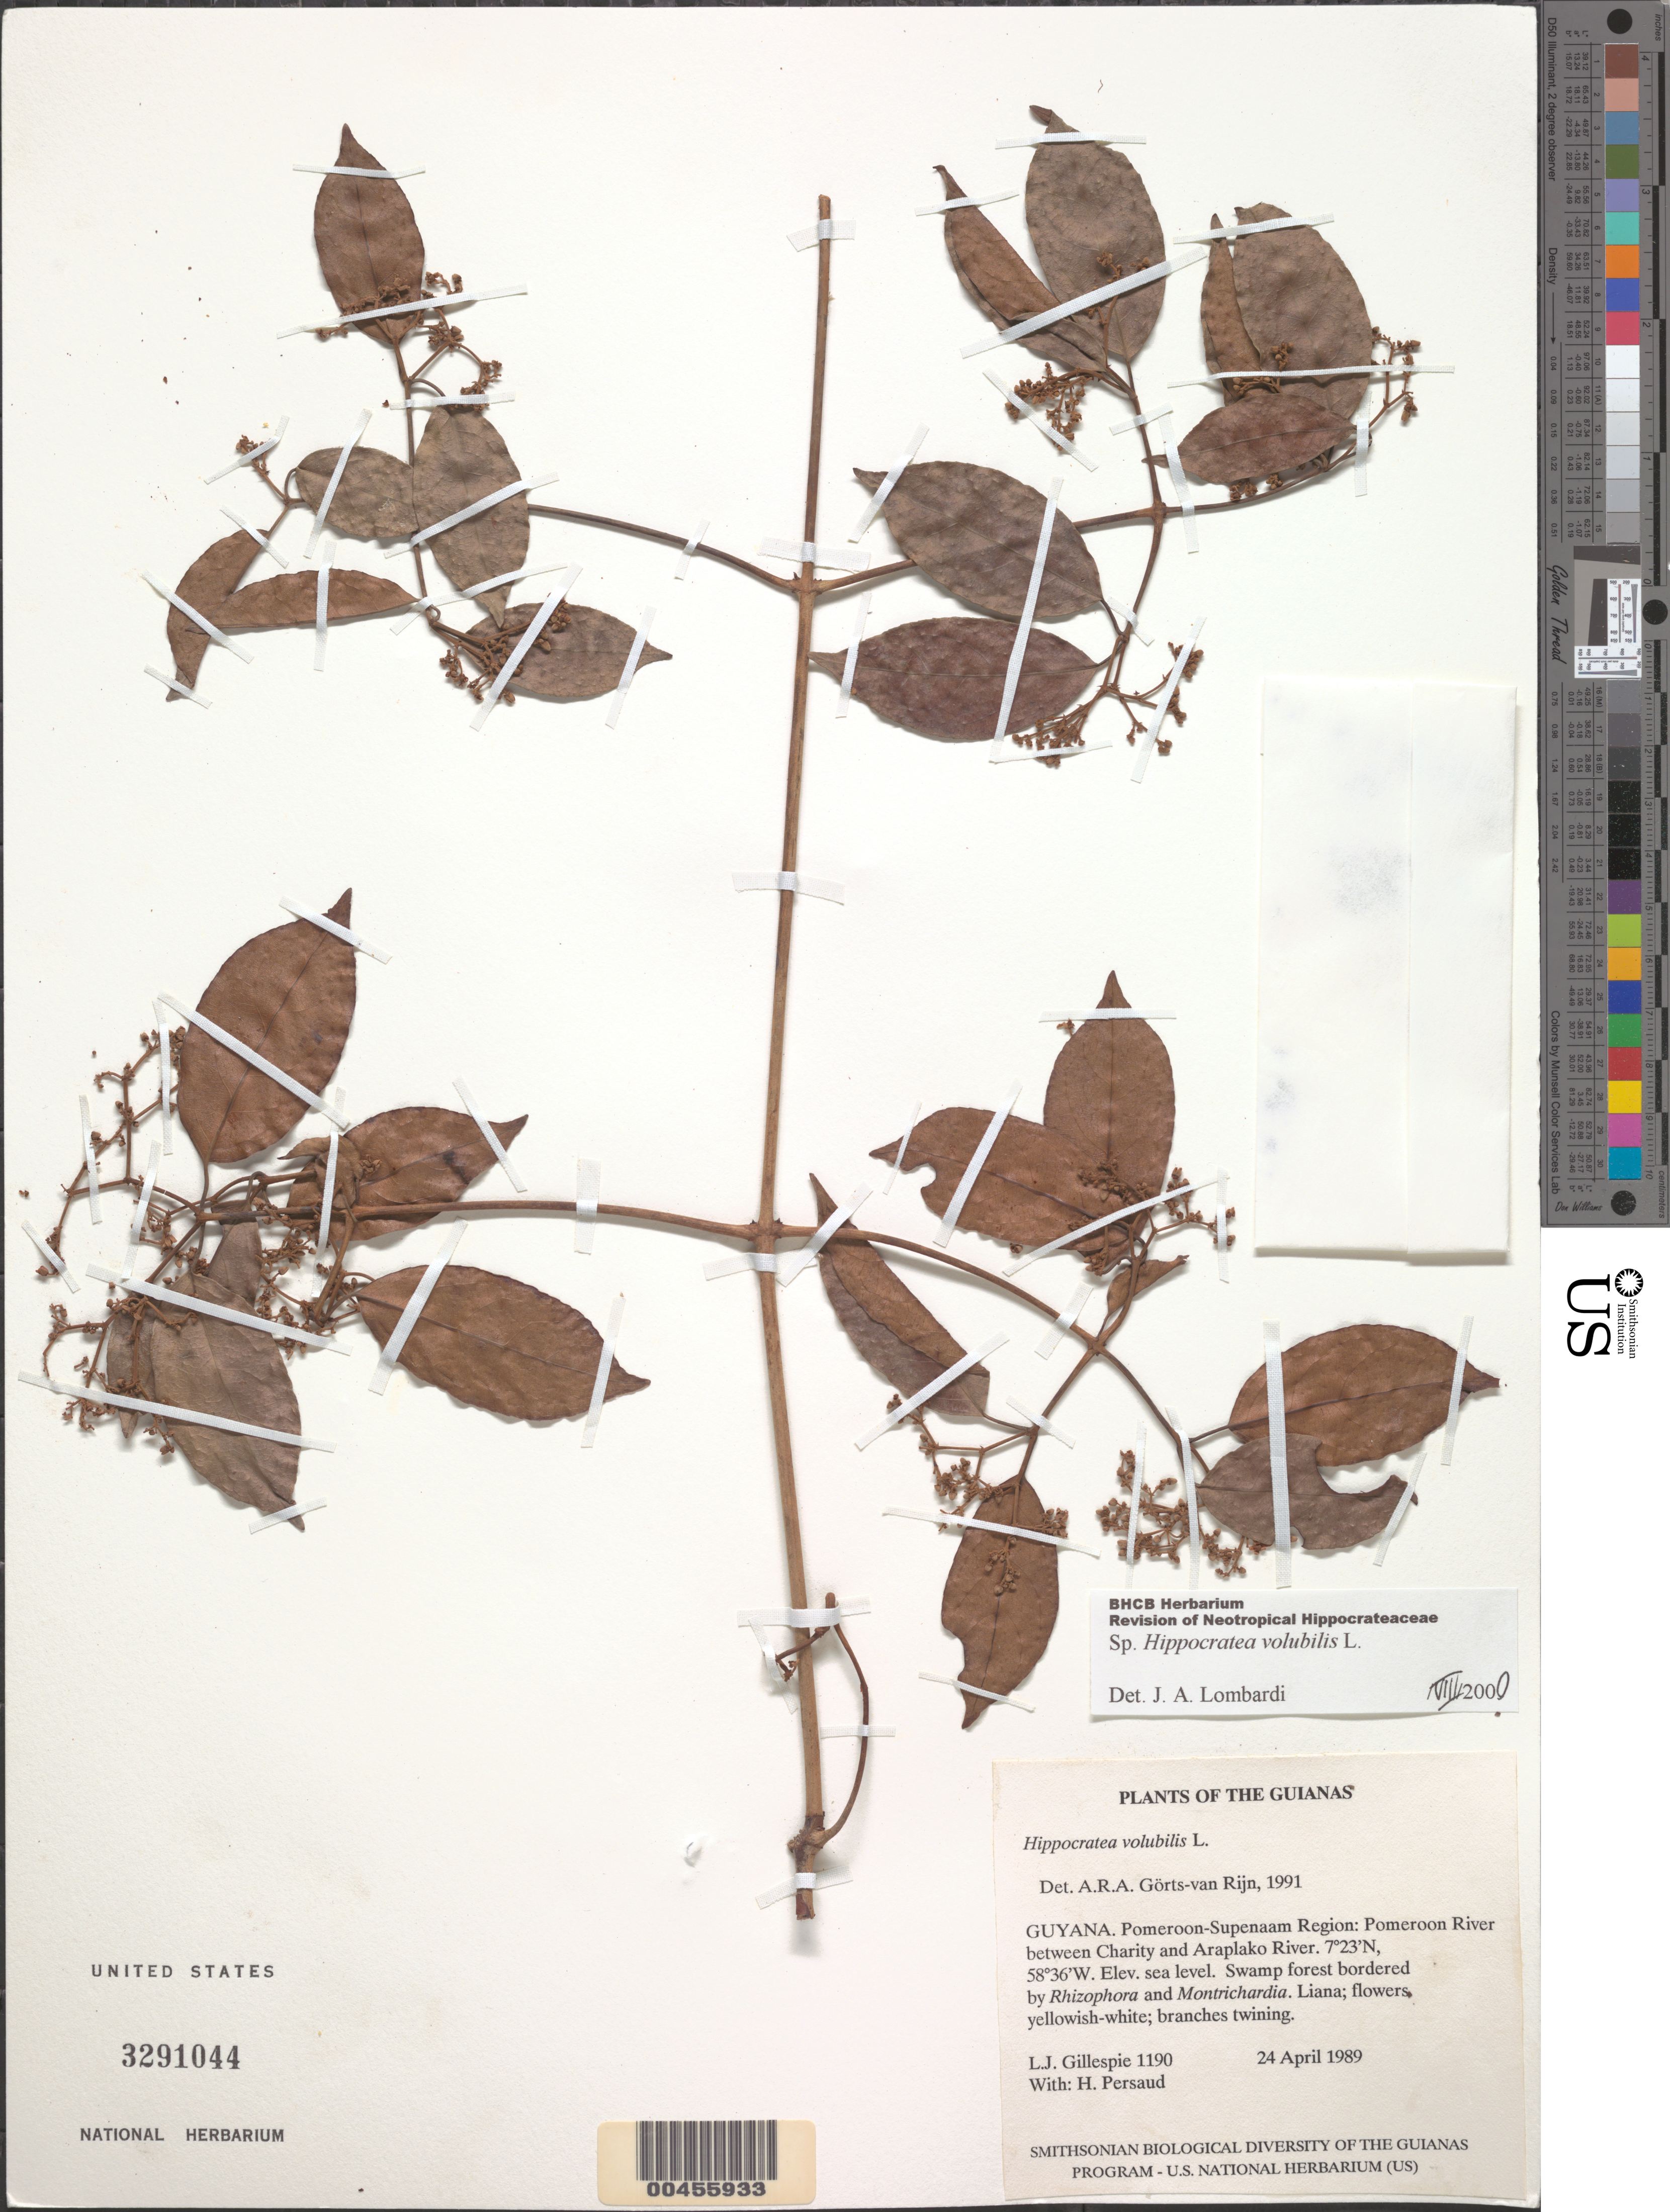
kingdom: Plantae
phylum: Tracheophyta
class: Magnoliopsida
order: Celastrales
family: Celastraceae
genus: Hippocratea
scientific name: Hippocratea volubilis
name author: L.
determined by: Görts-van Rijn, A. R. A.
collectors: L. J. Gillespie & H. Persaud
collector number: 1190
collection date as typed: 24 April 1989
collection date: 1989-04-24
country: Guyana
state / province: Pomeroon-Supenaam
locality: Pomeroon River between Charity and Araplako River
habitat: Swamp forest bordered by Rhizophora & Montrichardia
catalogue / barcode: US 3291044